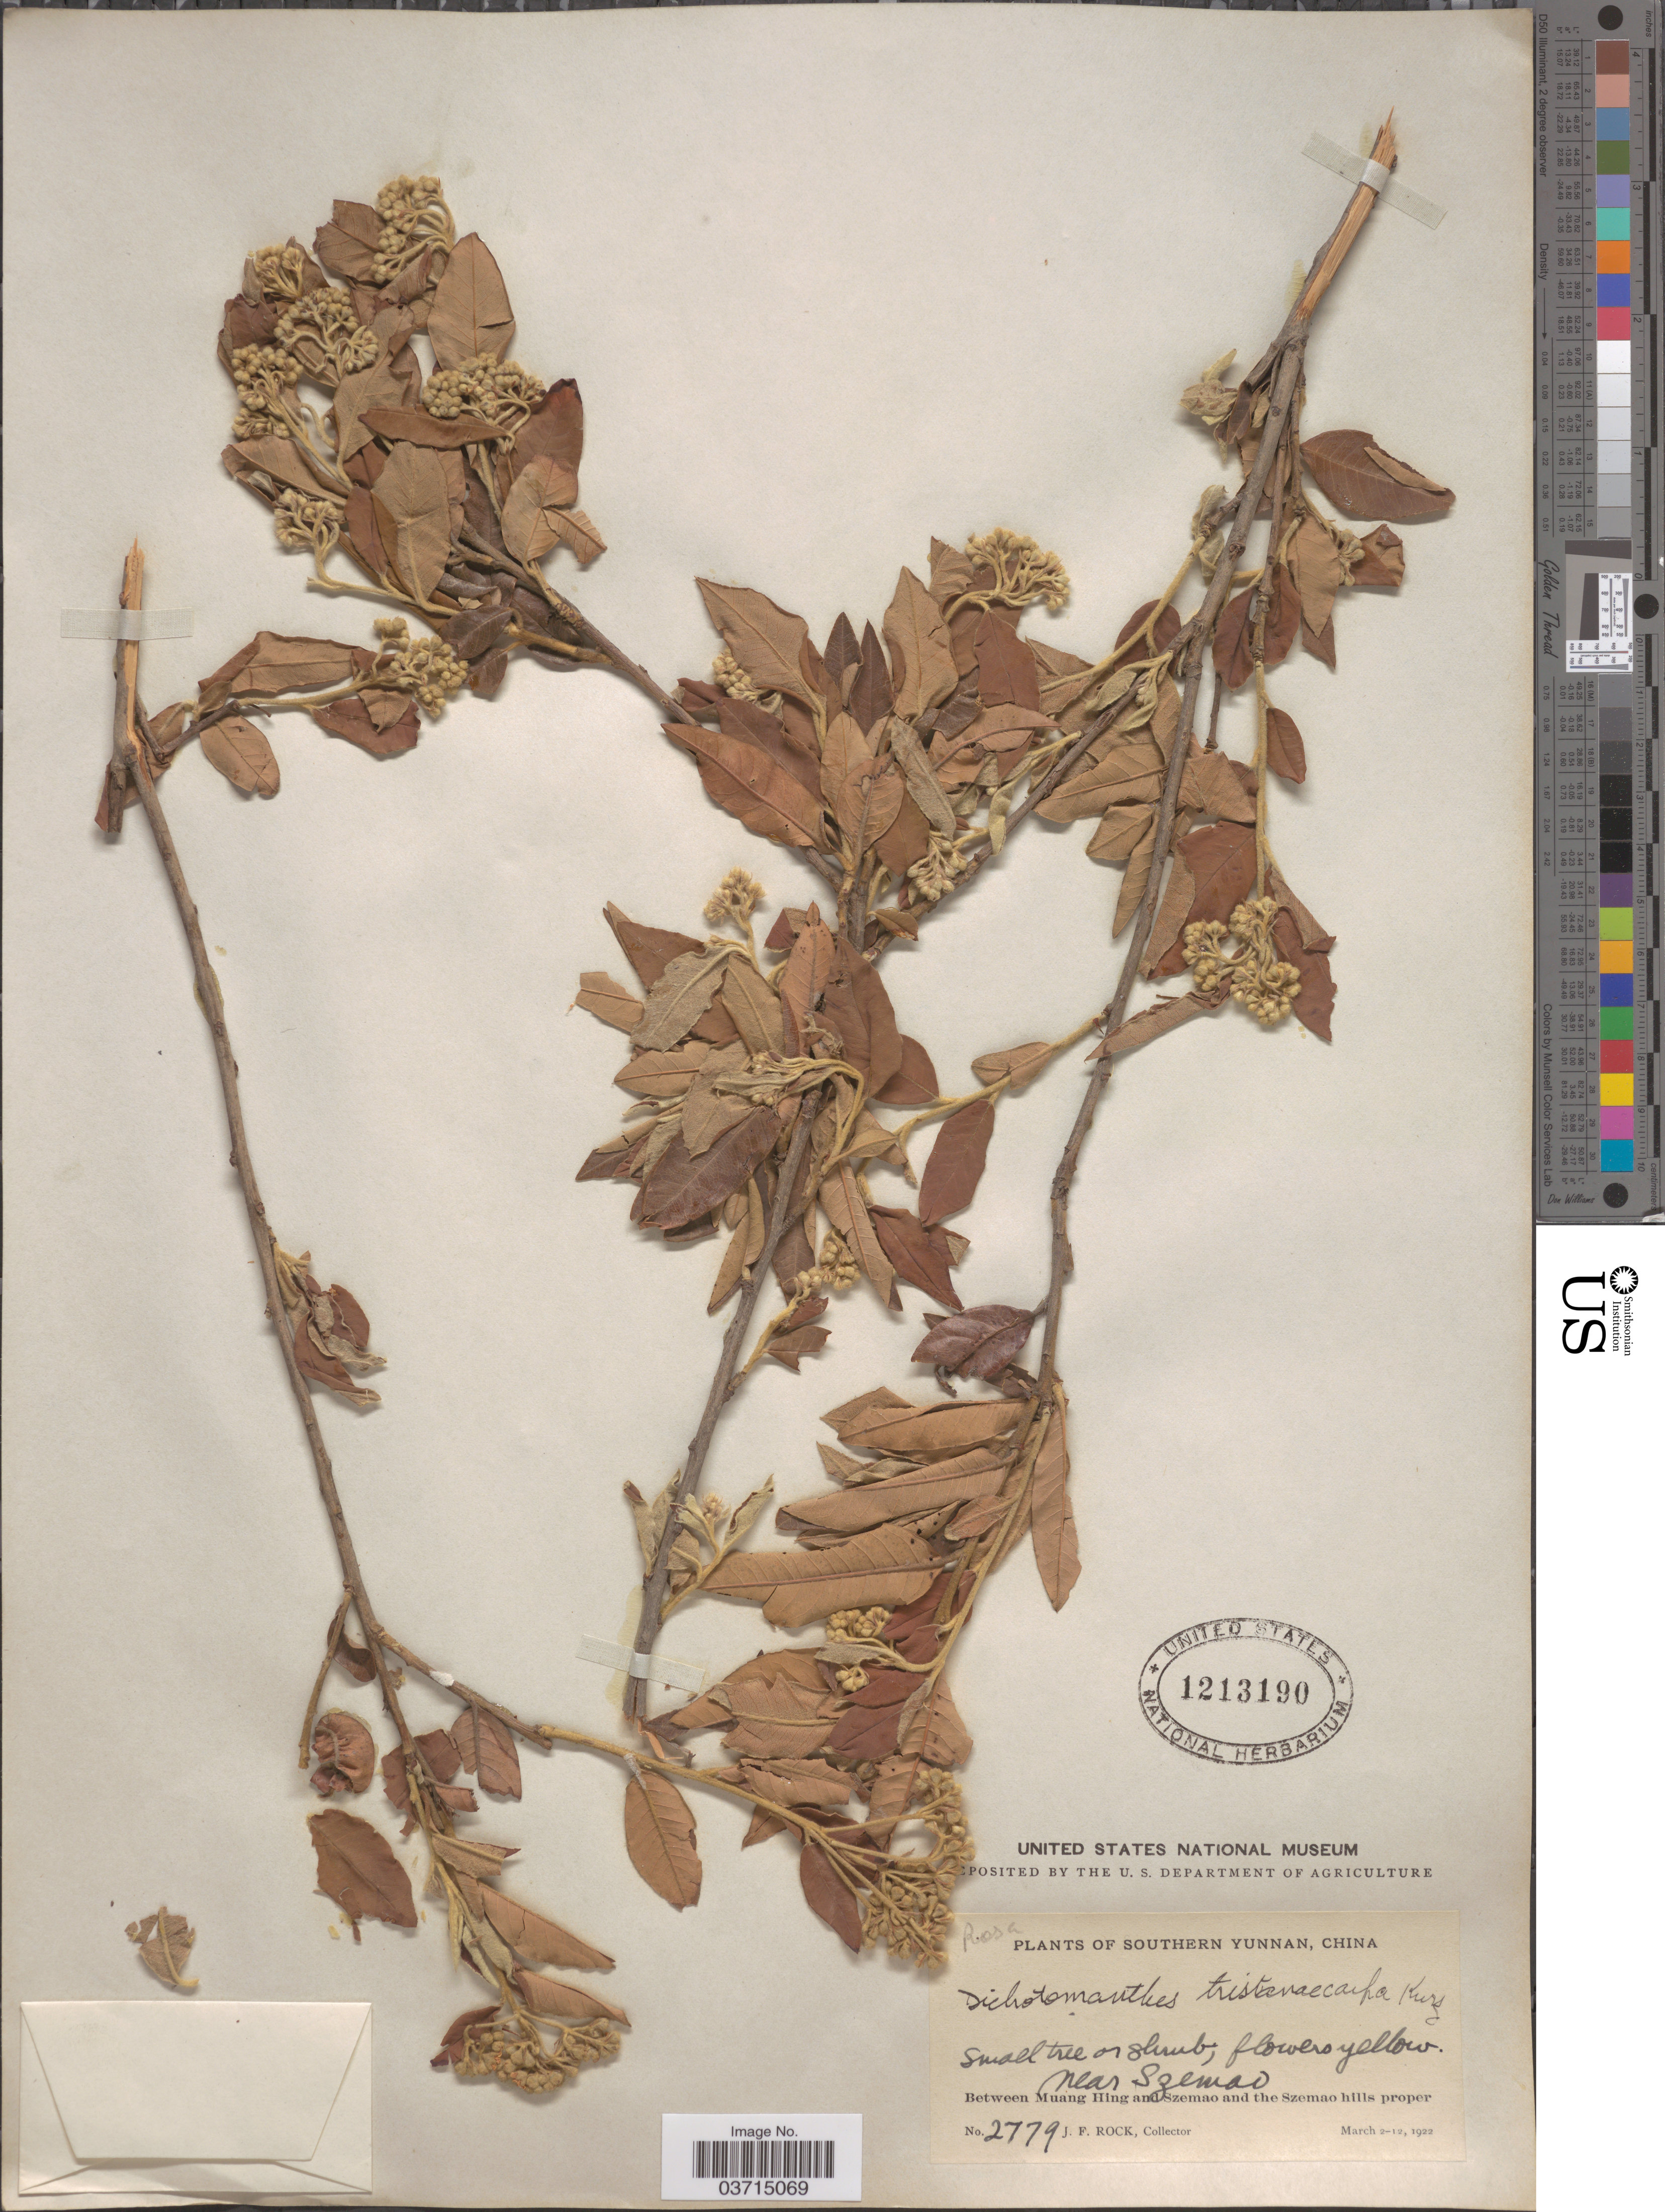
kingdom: Plantae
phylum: Tracheophyta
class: Magnoliopsida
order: Rosales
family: Rosaceae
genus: Dichotomanthes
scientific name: Dichotomanthes sp.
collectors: J. Rock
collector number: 2779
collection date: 1922-03-02/1922-03-12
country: China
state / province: Yunnan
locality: Southern Yunnan. Near Szemao. Between Muang Hing and Szemao and the Szemao hills proper.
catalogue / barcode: US 1213190